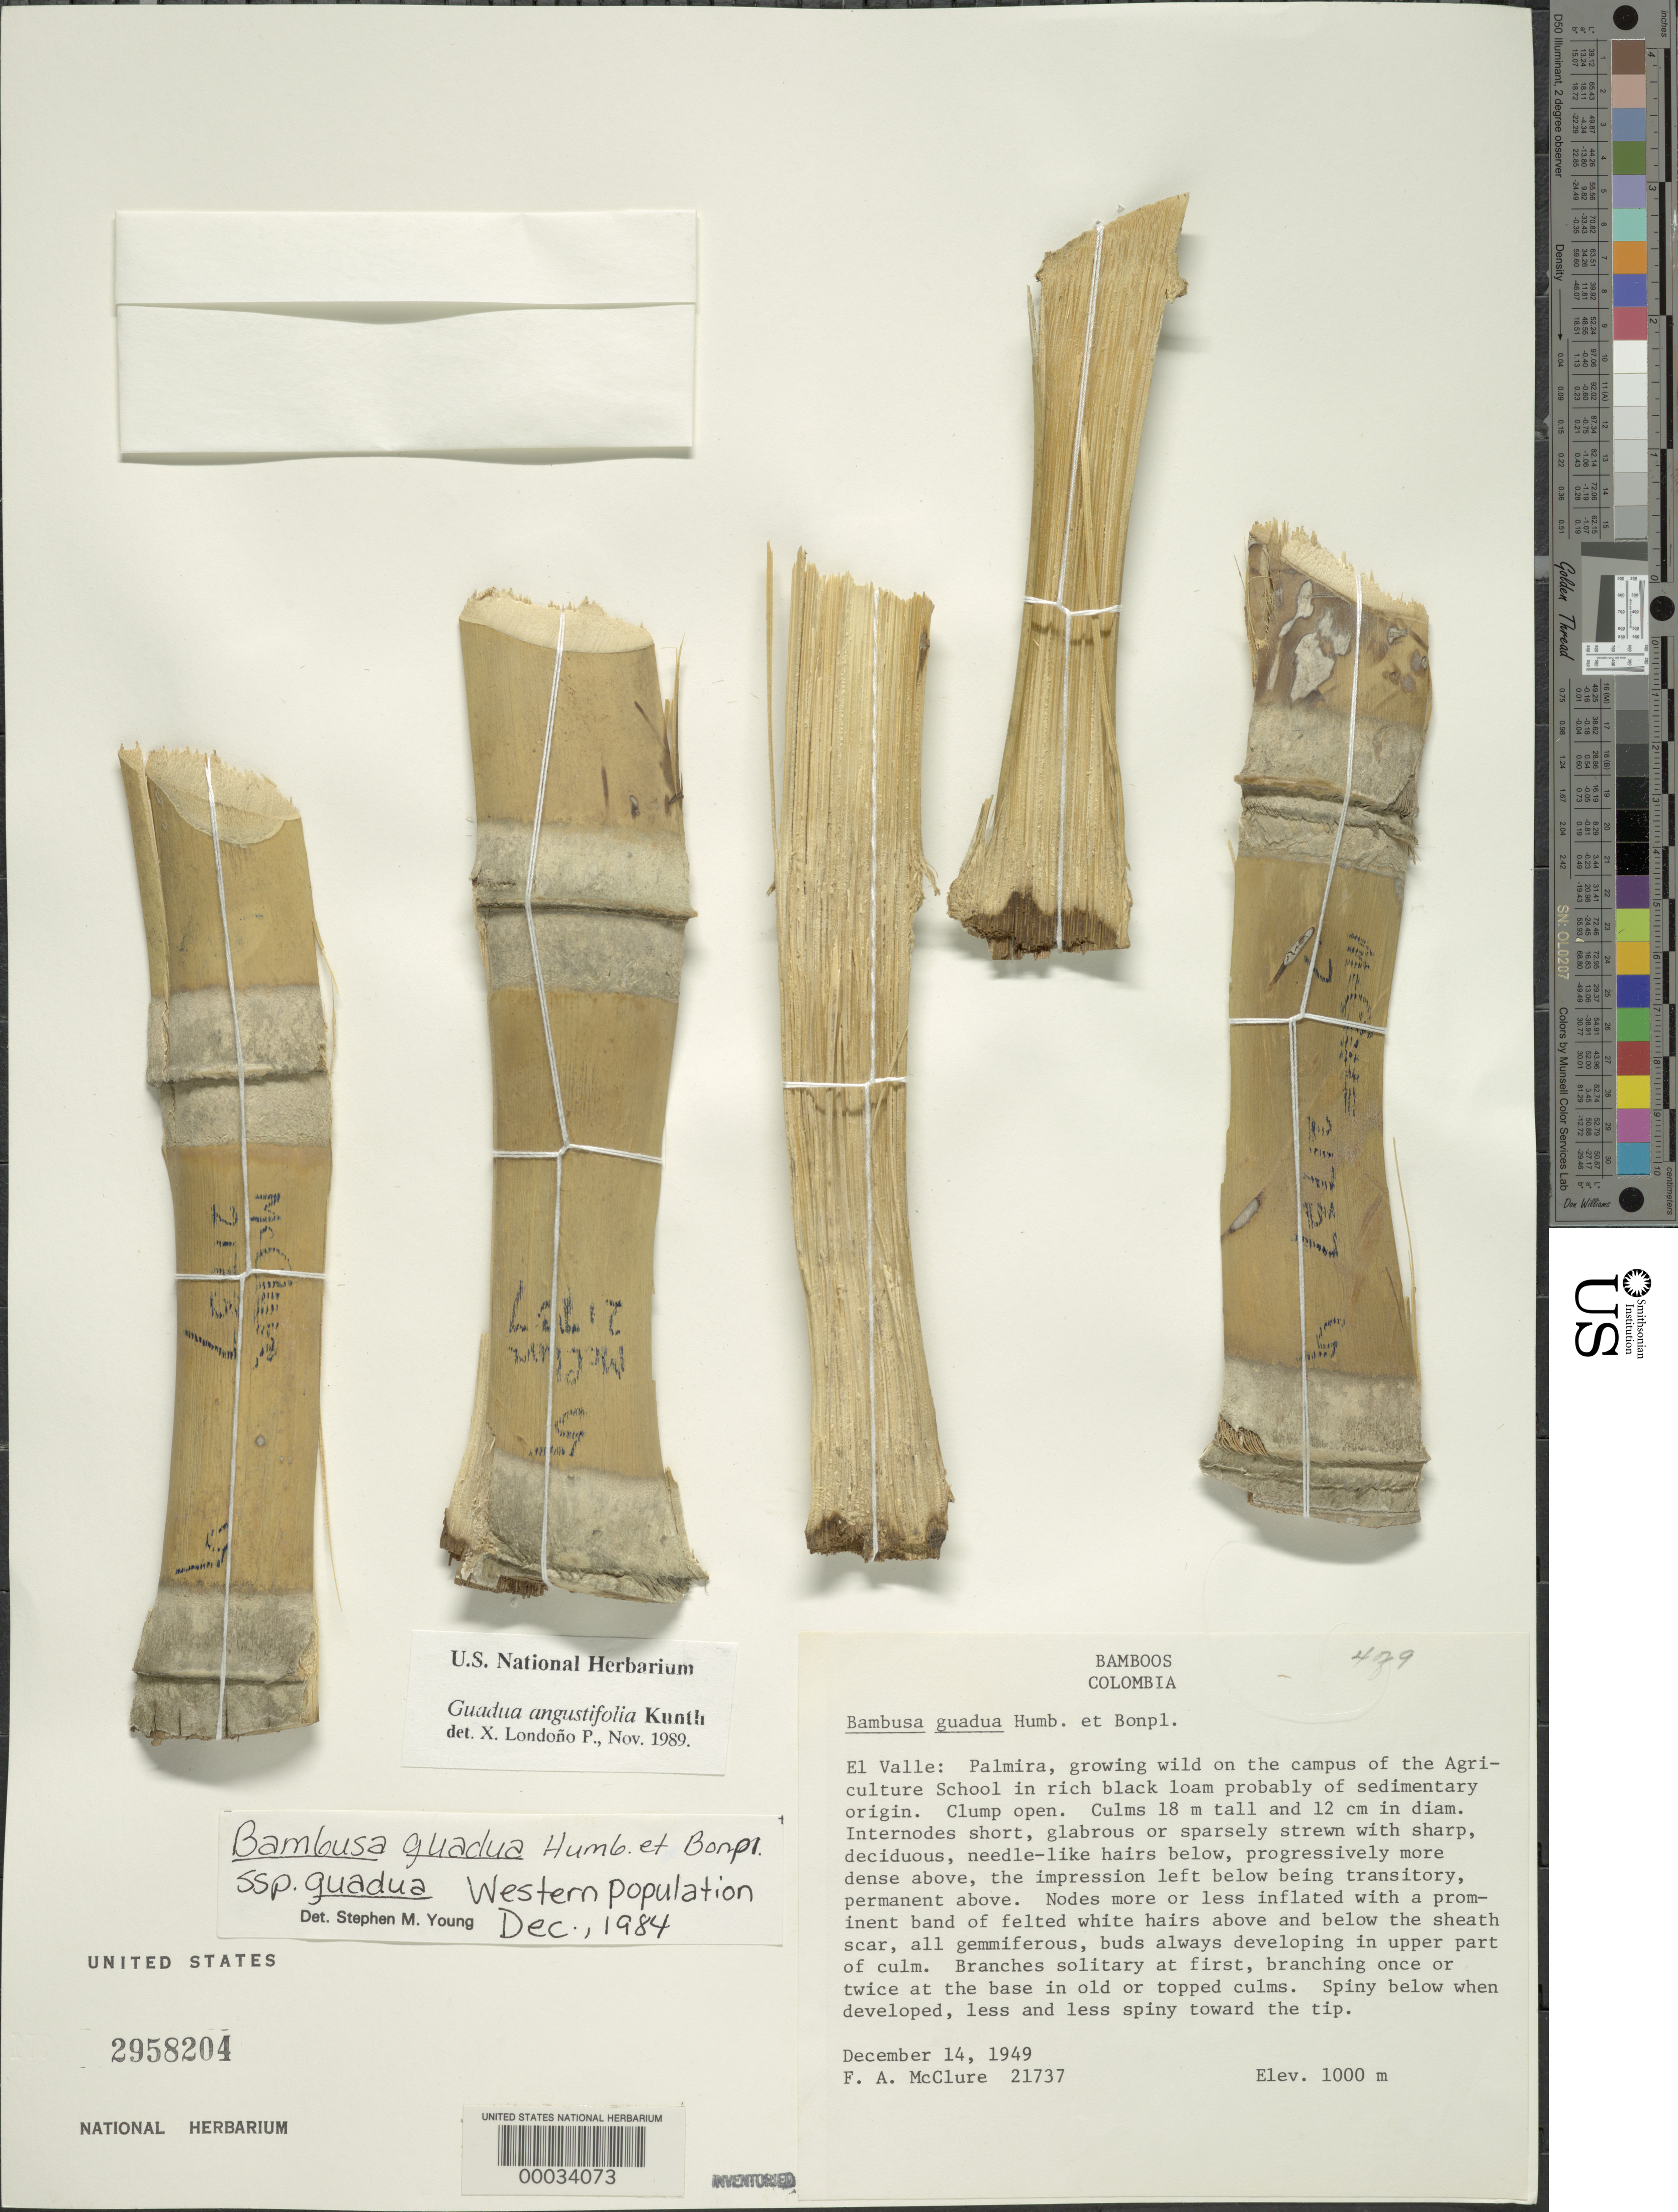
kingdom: Plantae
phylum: Tracheophyta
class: Liliopsida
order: Poales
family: Poaceae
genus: Guadua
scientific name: Guadua angustifolia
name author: Kunth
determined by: Londoño, X., (TULV), Jardin Botanico "Juan Maria Cespedes"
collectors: F. A. McClure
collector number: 21737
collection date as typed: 14 Dec 1949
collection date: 1949-12-14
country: Colombia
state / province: Valle del Cauca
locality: Palmira, campus of agriculture school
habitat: Rich black loam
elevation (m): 1000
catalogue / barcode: US 2958204